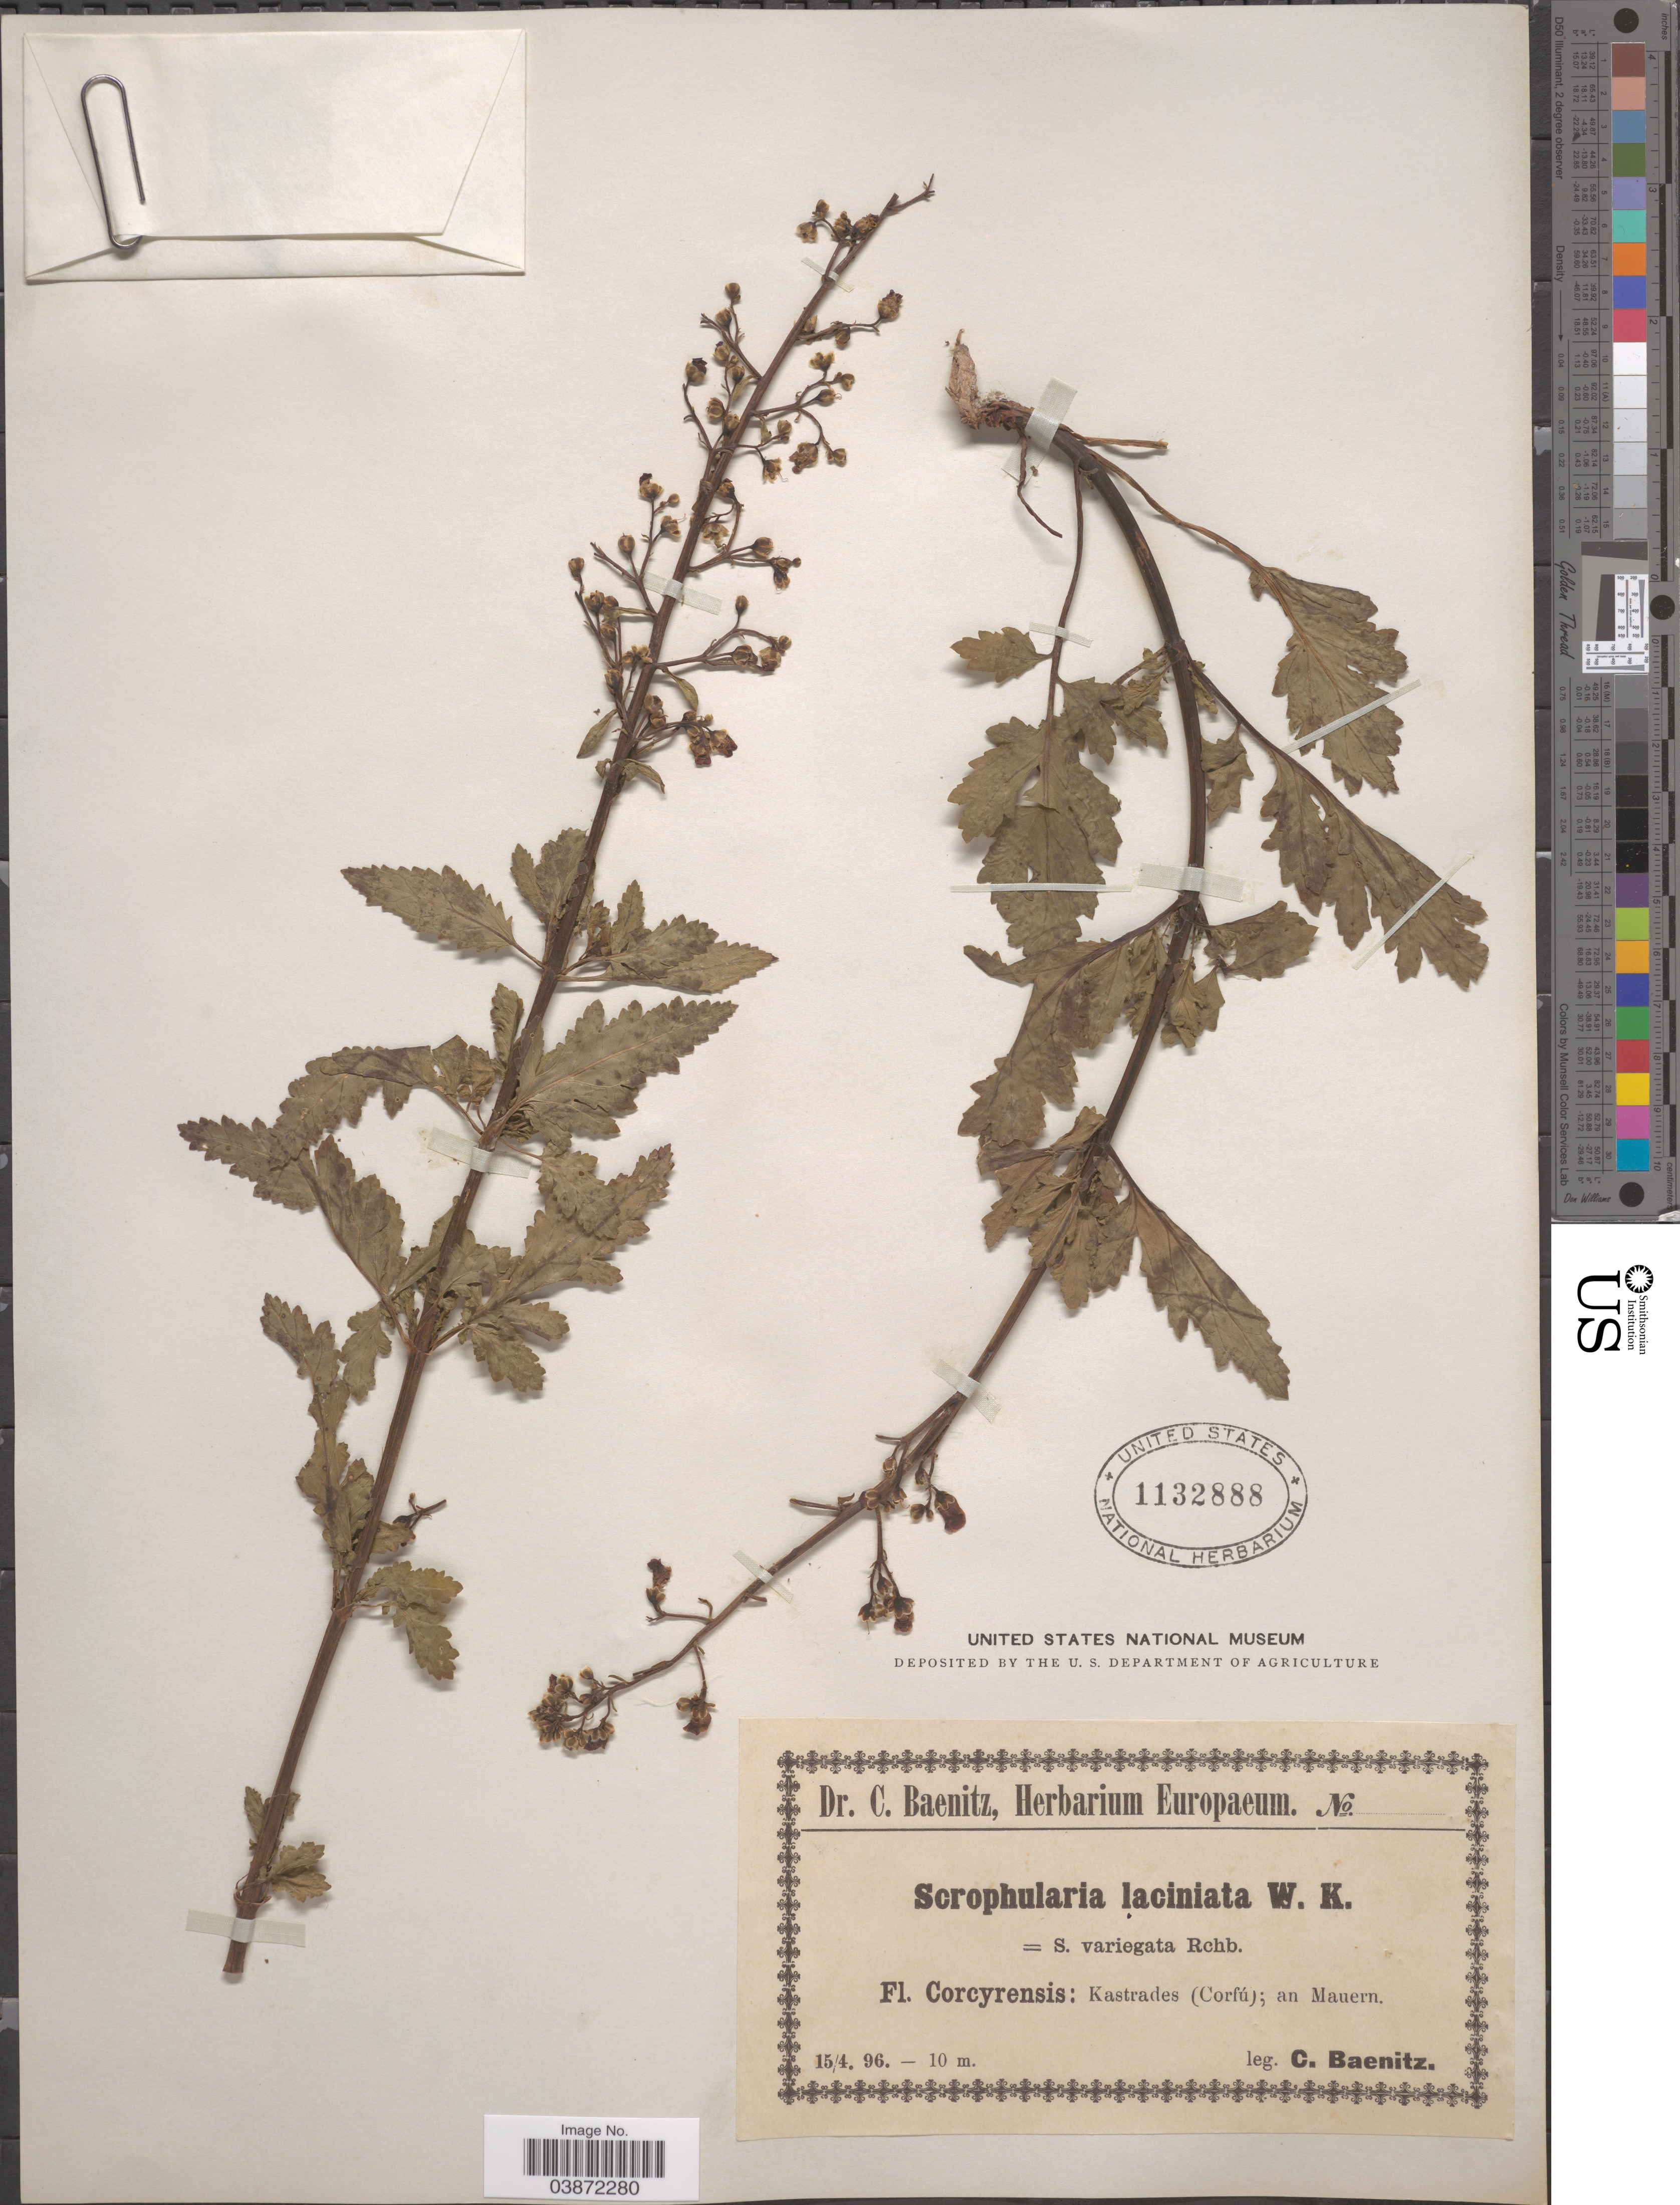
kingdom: Plantae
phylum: Tracheophyta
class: Magnoliopsida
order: Lamiales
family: Scrophulariaceae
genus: Scrophularia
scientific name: Scrophularia laciniata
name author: Waldst. & Kit.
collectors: C. G. Baenitz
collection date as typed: Transcribed d/m/y: 15/4/96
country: Greece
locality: Kastrades (Corfú); an Mauern.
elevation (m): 10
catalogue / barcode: US 1132888